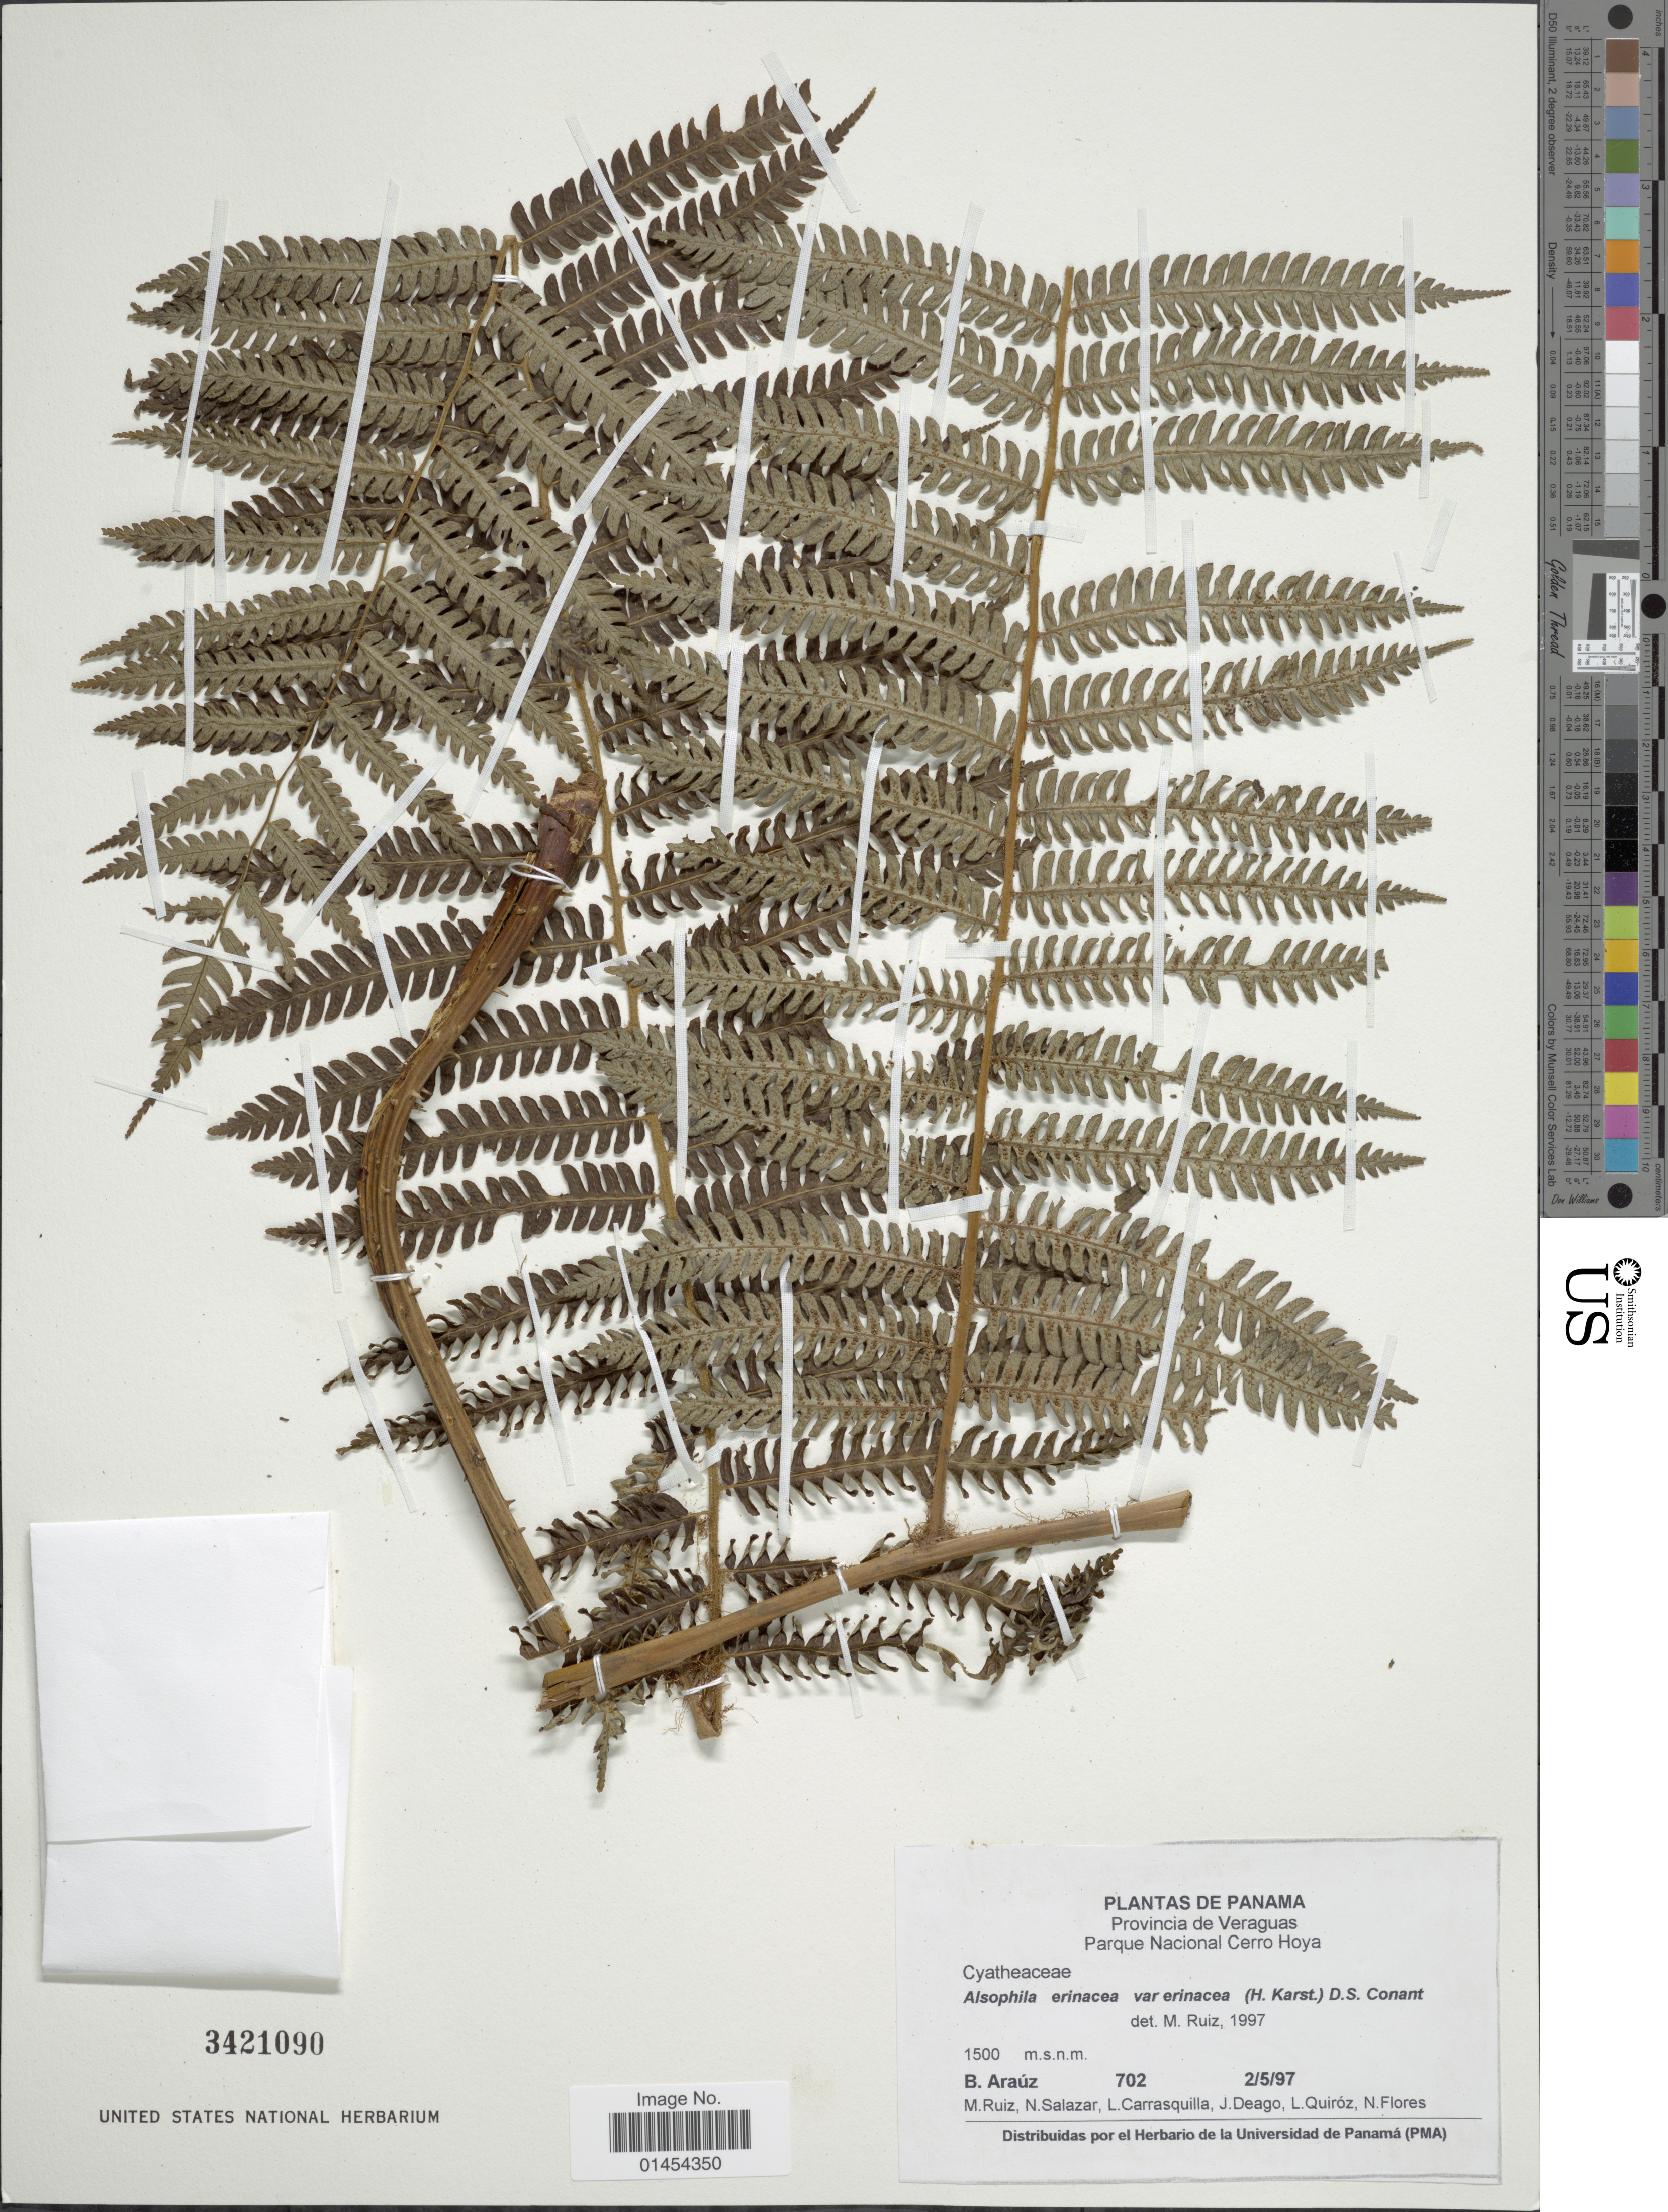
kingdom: Plantae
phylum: Tracheophyta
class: Polypodiopsida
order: Cyatheales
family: Cyatheaceae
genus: Alsophila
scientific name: Alsophila erinacea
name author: (H. Karst.) D.S. Conant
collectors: B. Araúz, M. Ruiz, N. Salazar, L. Carrasquilla & et al.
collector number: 702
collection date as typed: Transcribed d/m/y: 2/5/97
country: Panama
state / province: Veraguas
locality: Parque Nacional Cerro Hoya.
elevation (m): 1500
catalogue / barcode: US 3421090